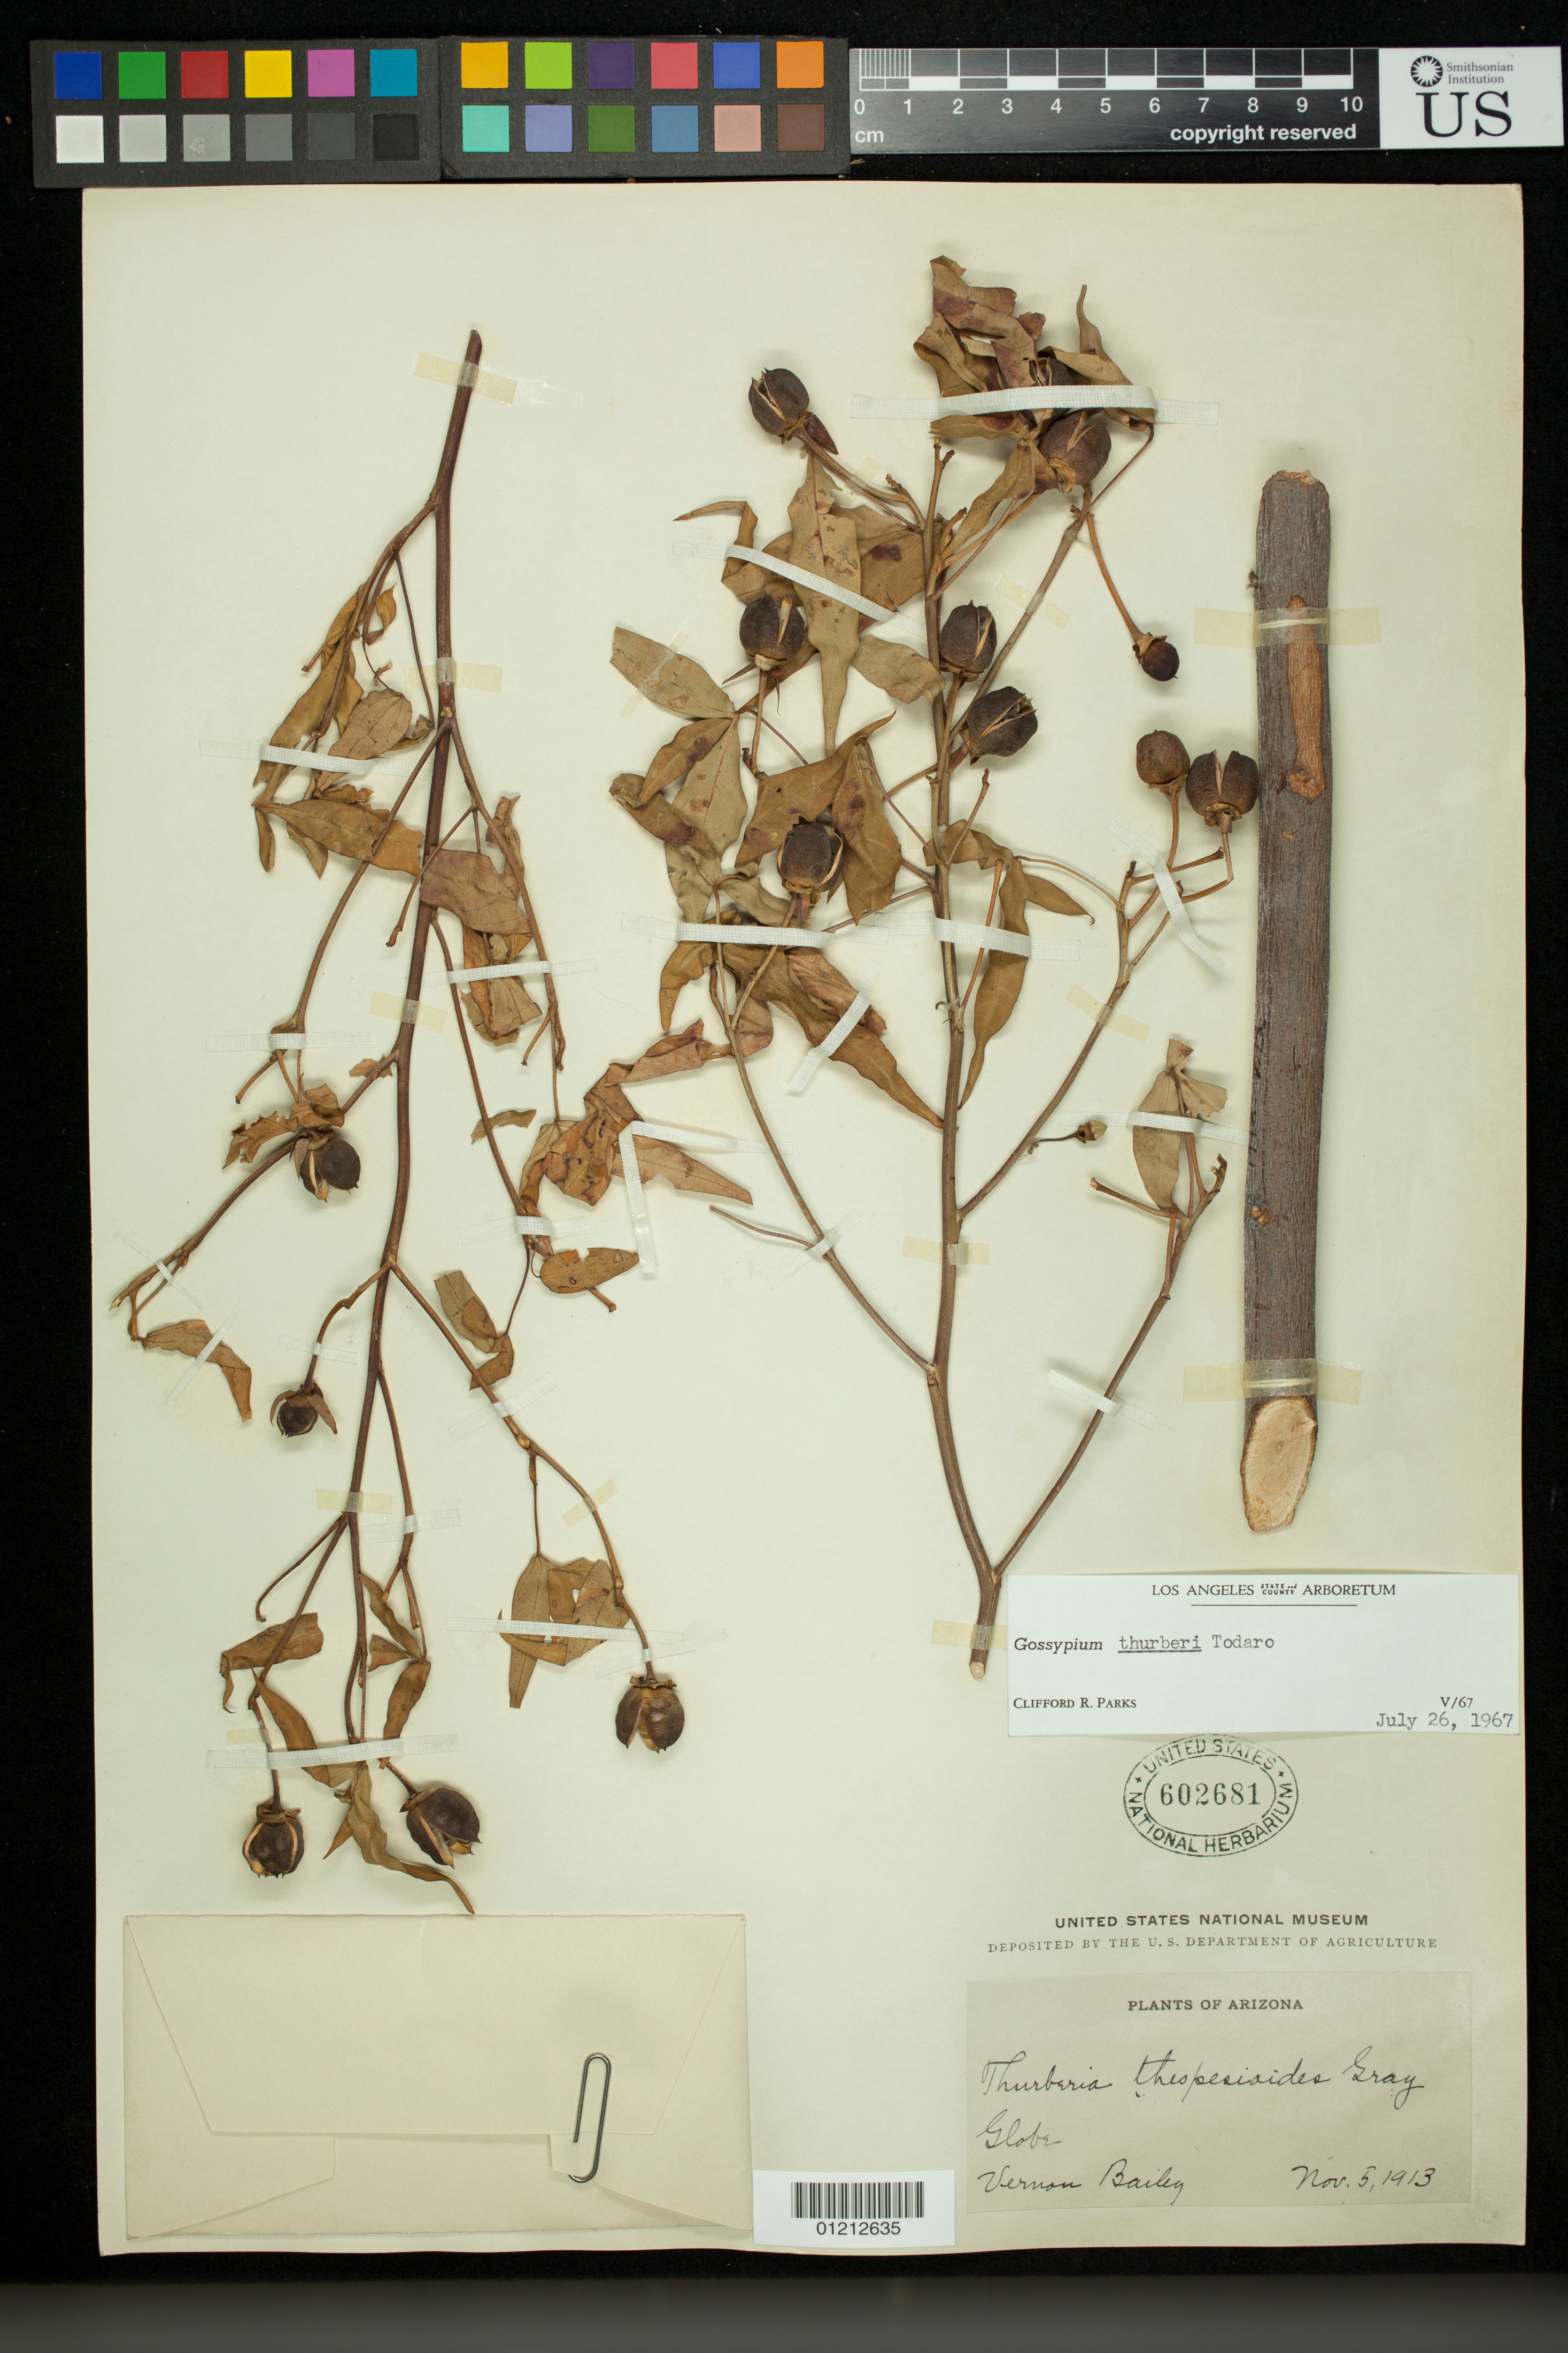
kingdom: Plantae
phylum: Tracheophyta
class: Magnoliopsida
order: Malvales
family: Malvaceae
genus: Gossypium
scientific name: Gossypium thurberi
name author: Tod.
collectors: V. O. Bailey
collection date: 1913-11-05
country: United States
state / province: Arizona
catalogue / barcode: US 602681